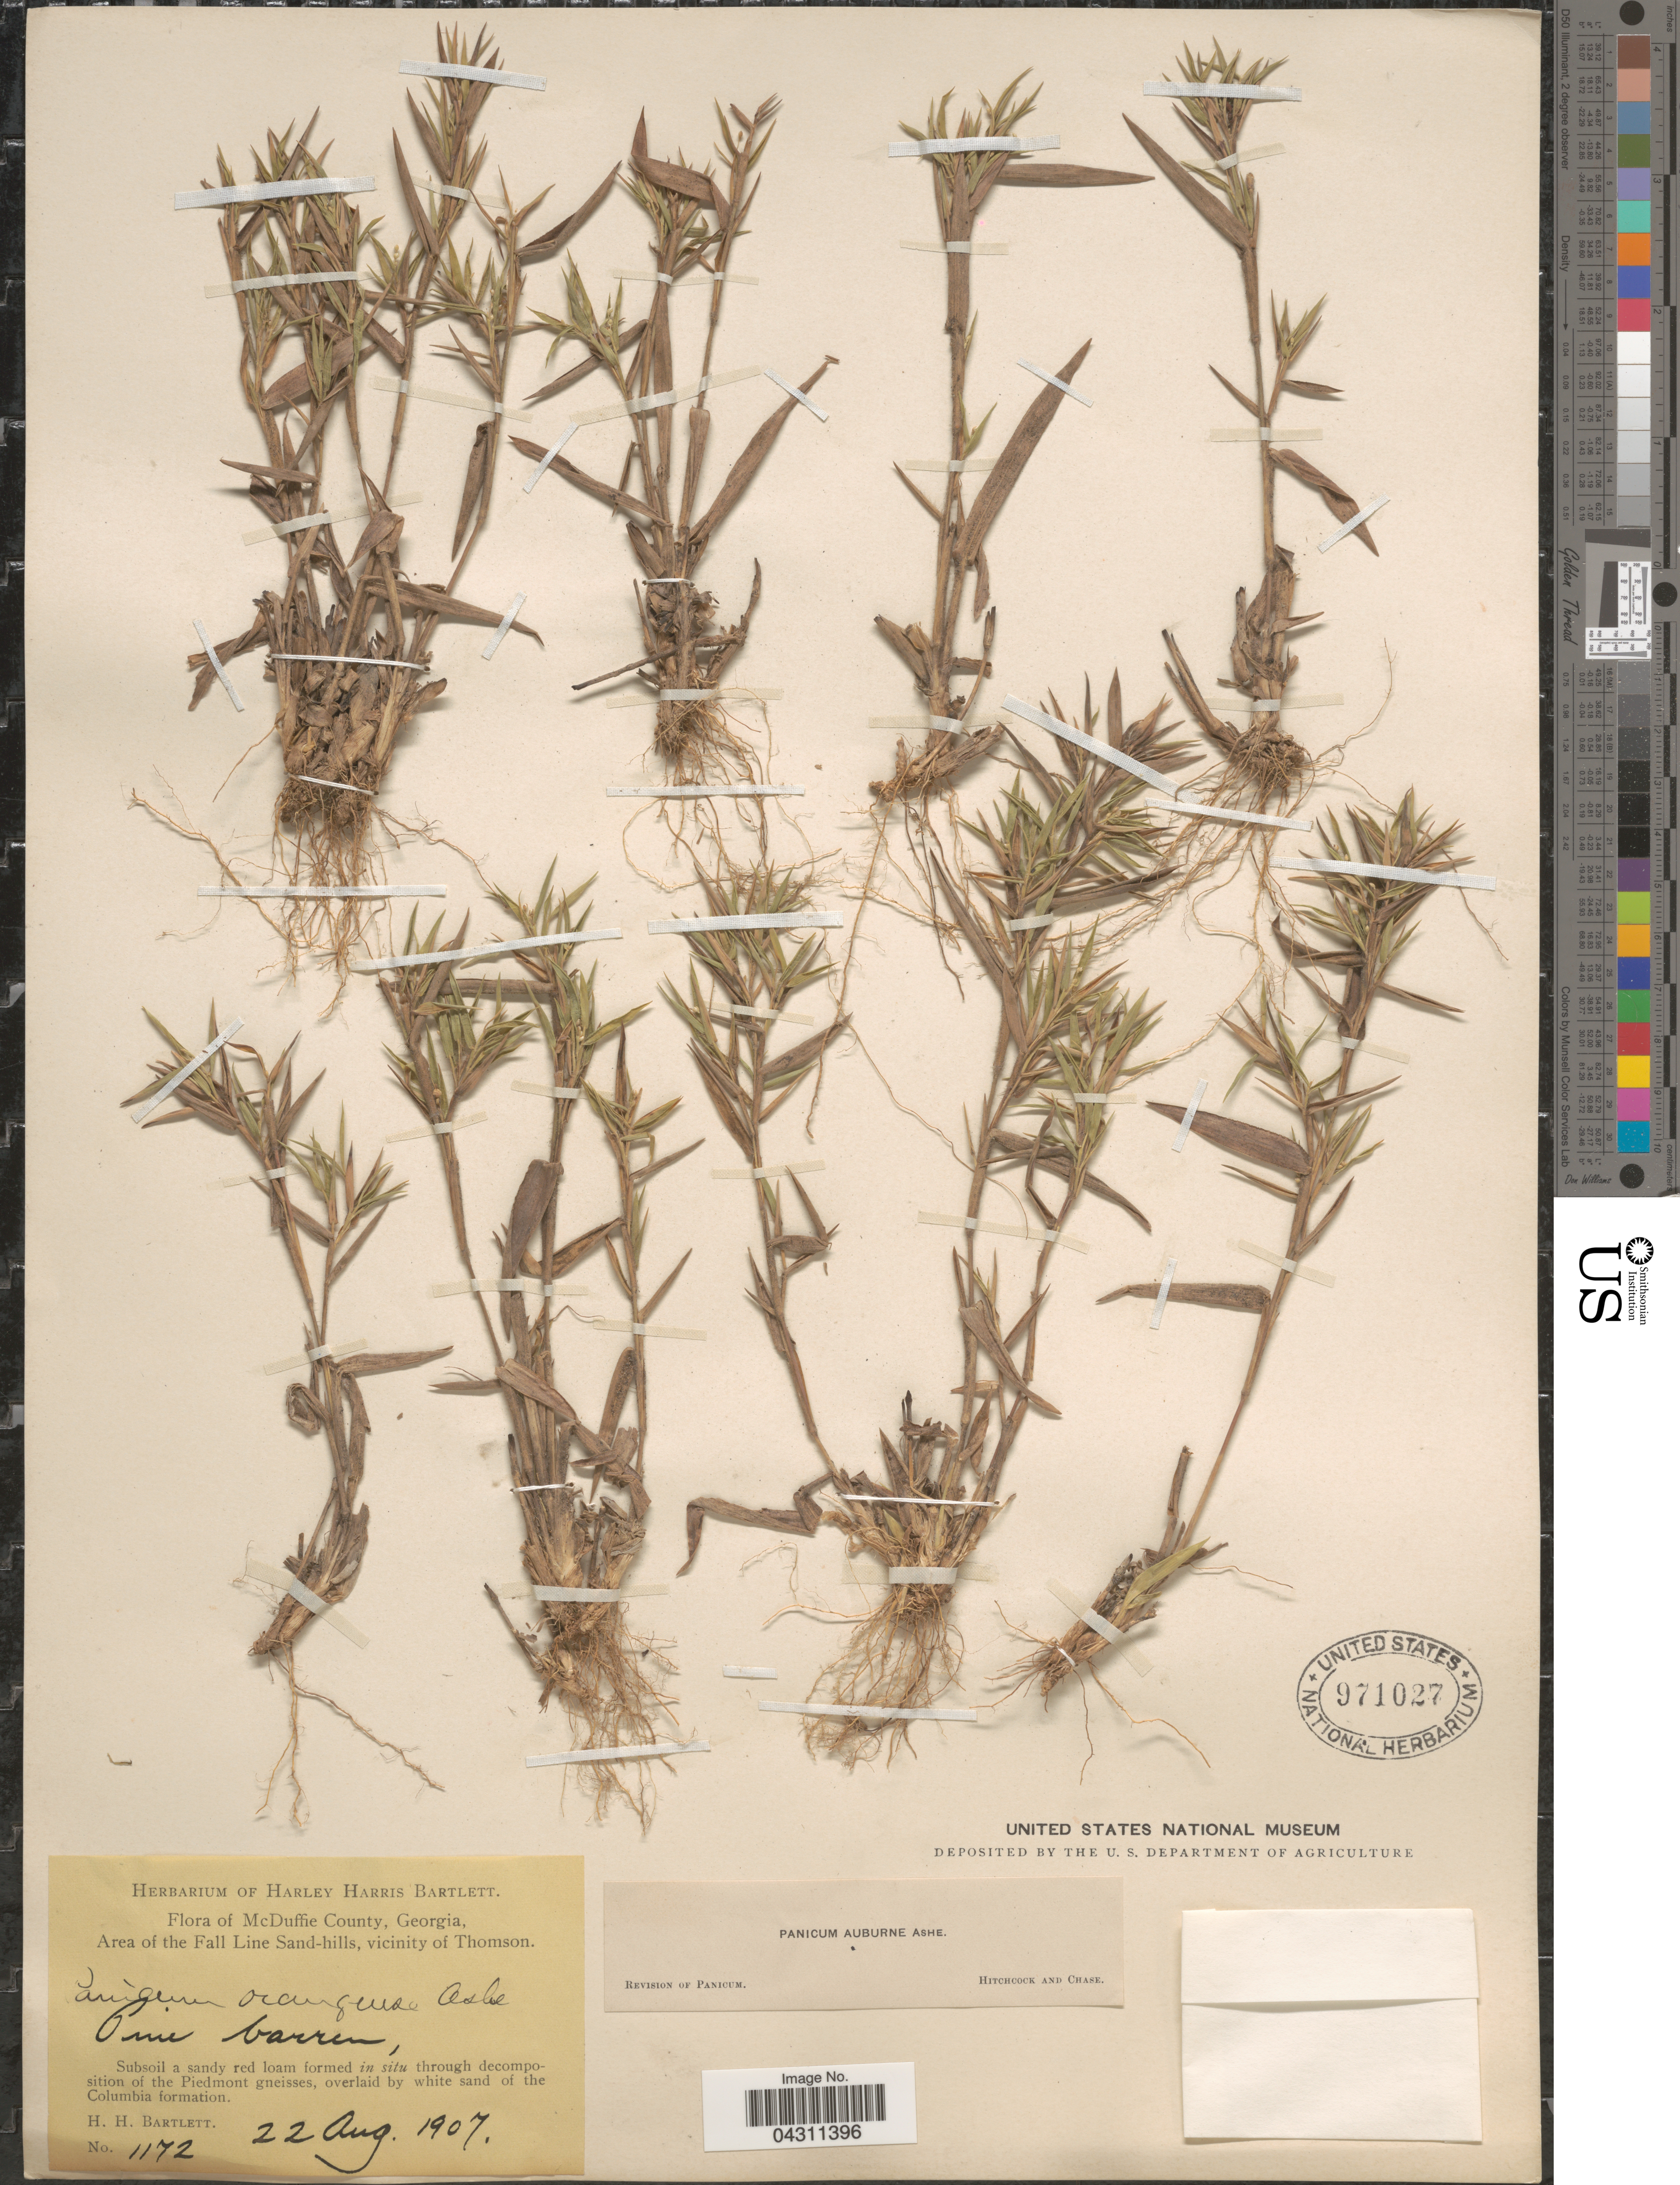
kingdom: Plantae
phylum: Tracheophyta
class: Liliopsida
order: Poales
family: Poaceae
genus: Dichanthelium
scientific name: Dichanthelium sphaerocarpon var. sphaerocarpon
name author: (Elliott) Gould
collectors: H. H. Bartlett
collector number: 1172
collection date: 1907-08-22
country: United States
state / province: Georgia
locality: McDuffie County. Area of the Fall Line Sand-hills, vicinity of Thomson. Pine barren.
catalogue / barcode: US 971027